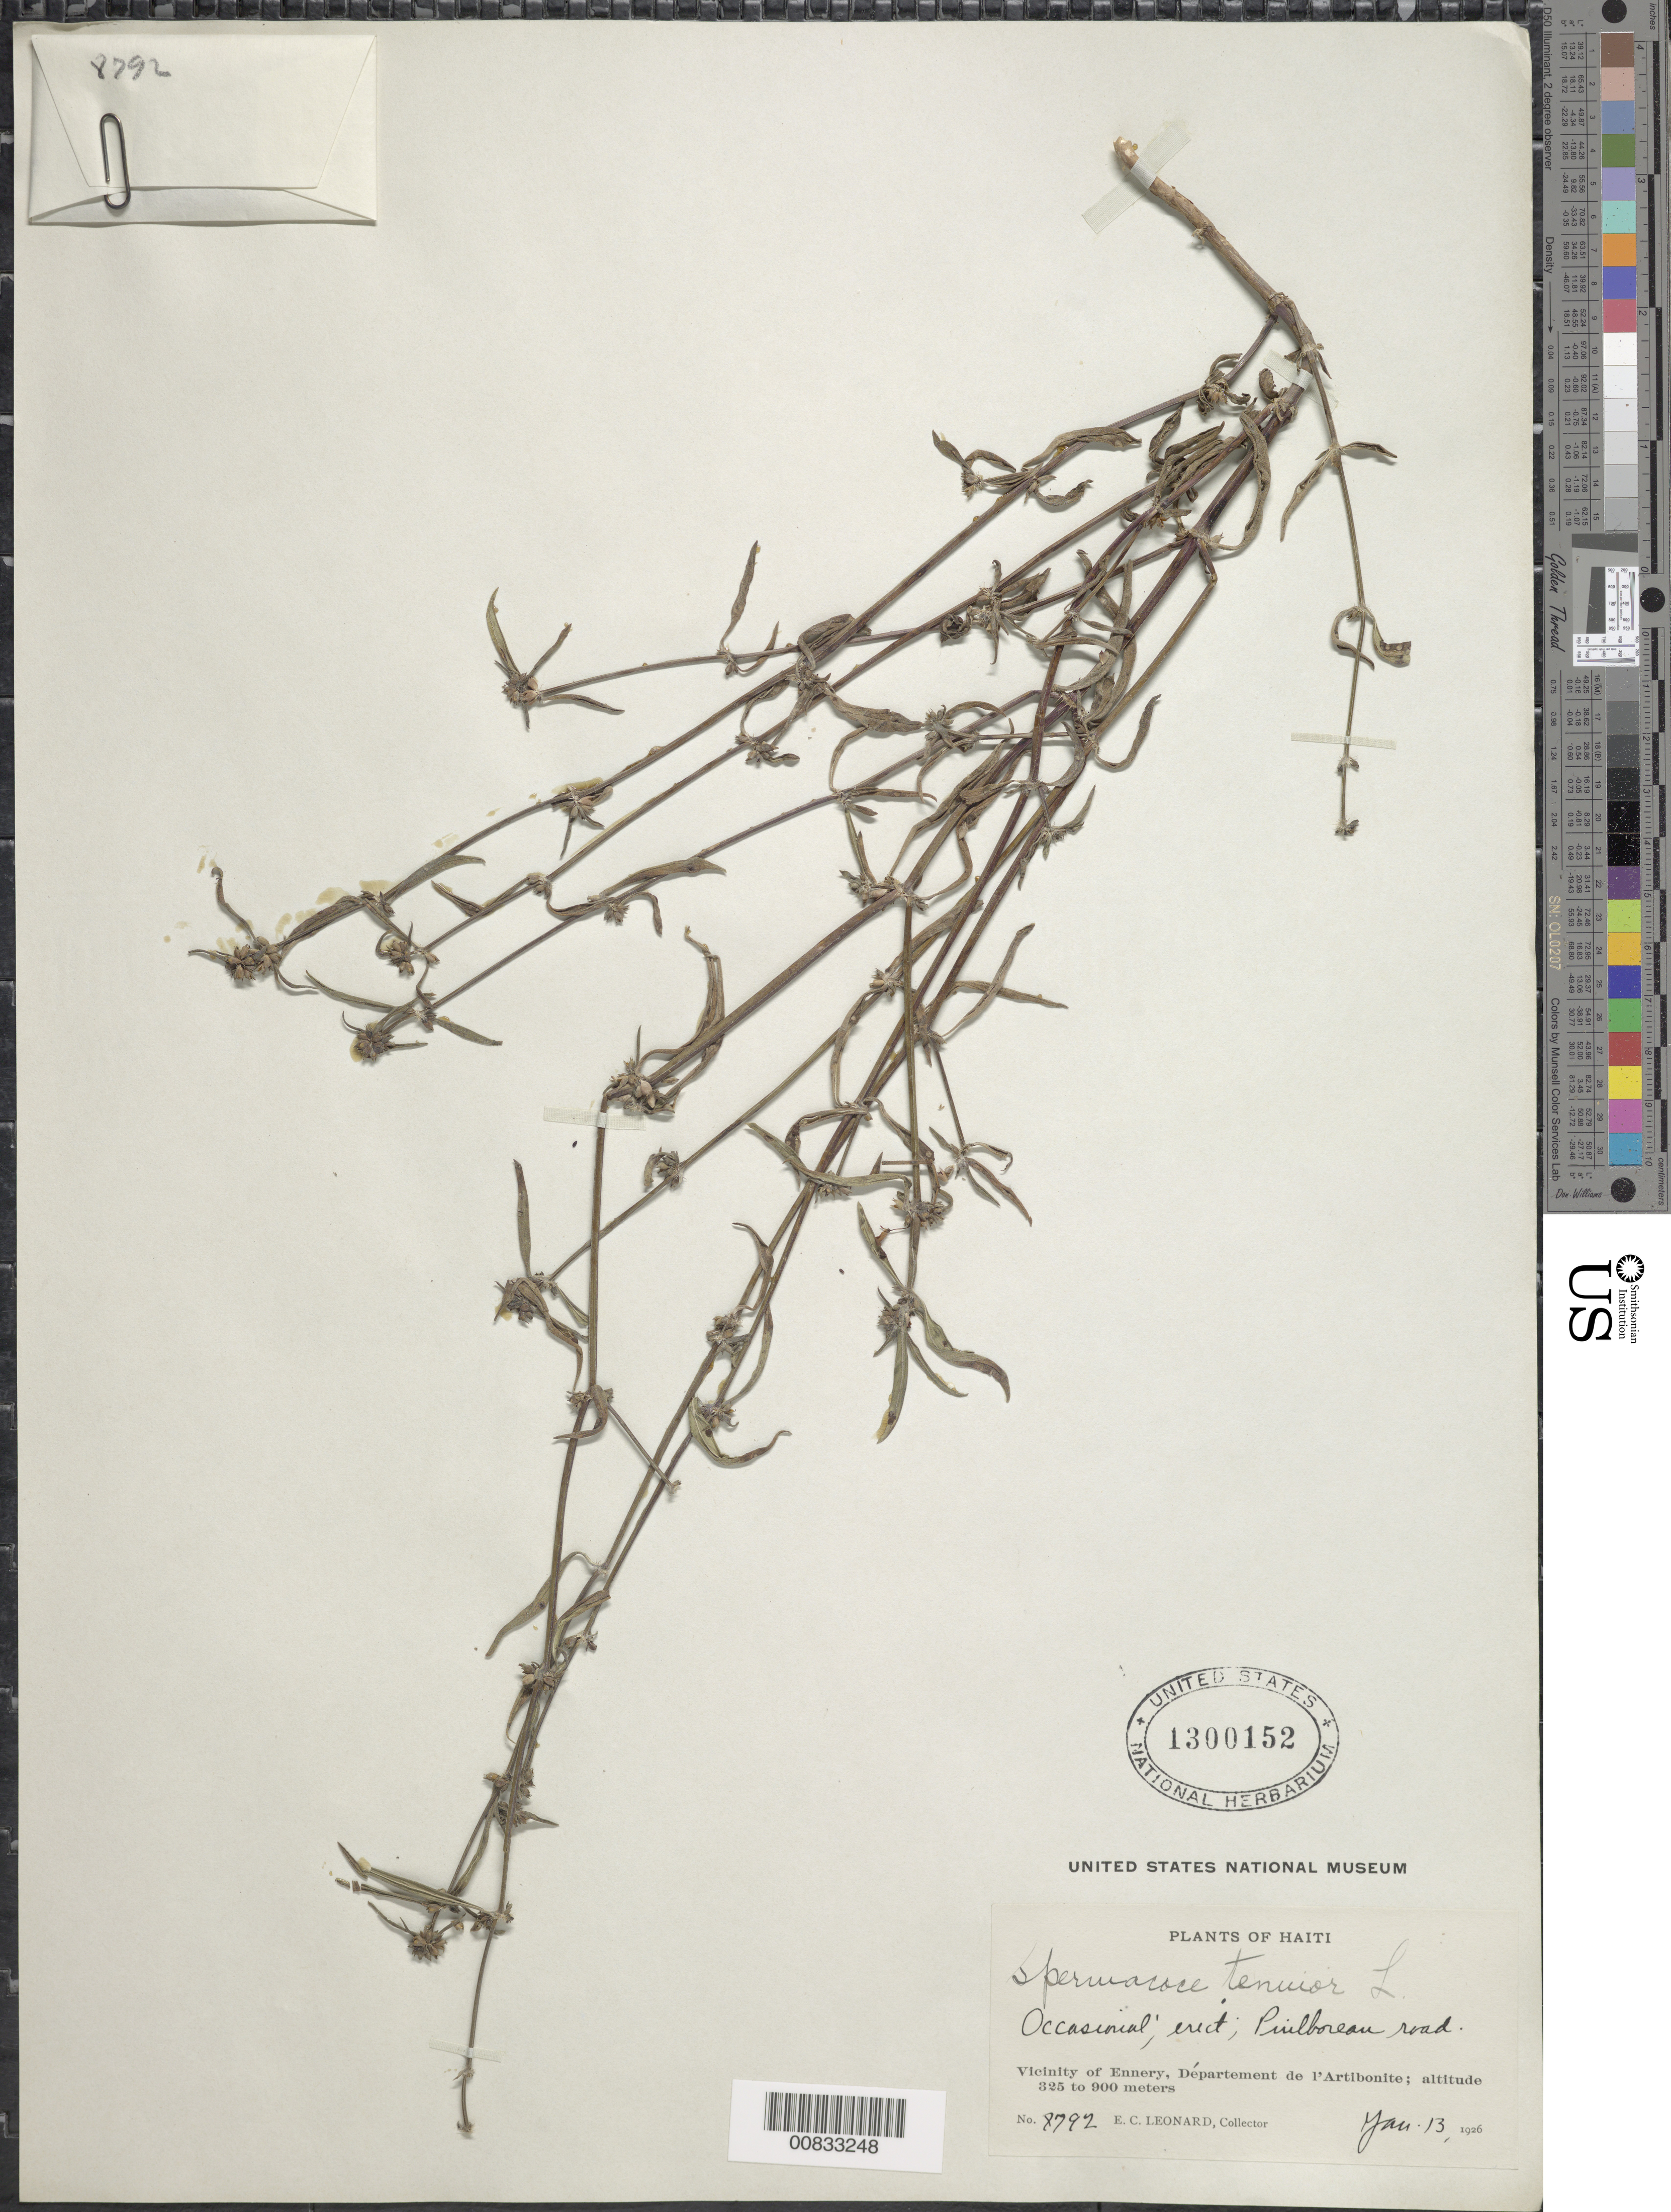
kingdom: Plantae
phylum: Tracheophyta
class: Magnoliopsida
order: Gentianales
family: Rubiaceae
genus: Spermacoce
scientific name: Spermacoce tenuior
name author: L.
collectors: E. C. Leonard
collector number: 8792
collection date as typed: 13 Jan 1926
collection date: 1926-01-13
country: Haiti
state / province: Artibonite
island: Hispaniola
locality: Vicinity of Ennery, Puilboreau Road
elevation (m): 325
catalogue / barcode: US 1300152